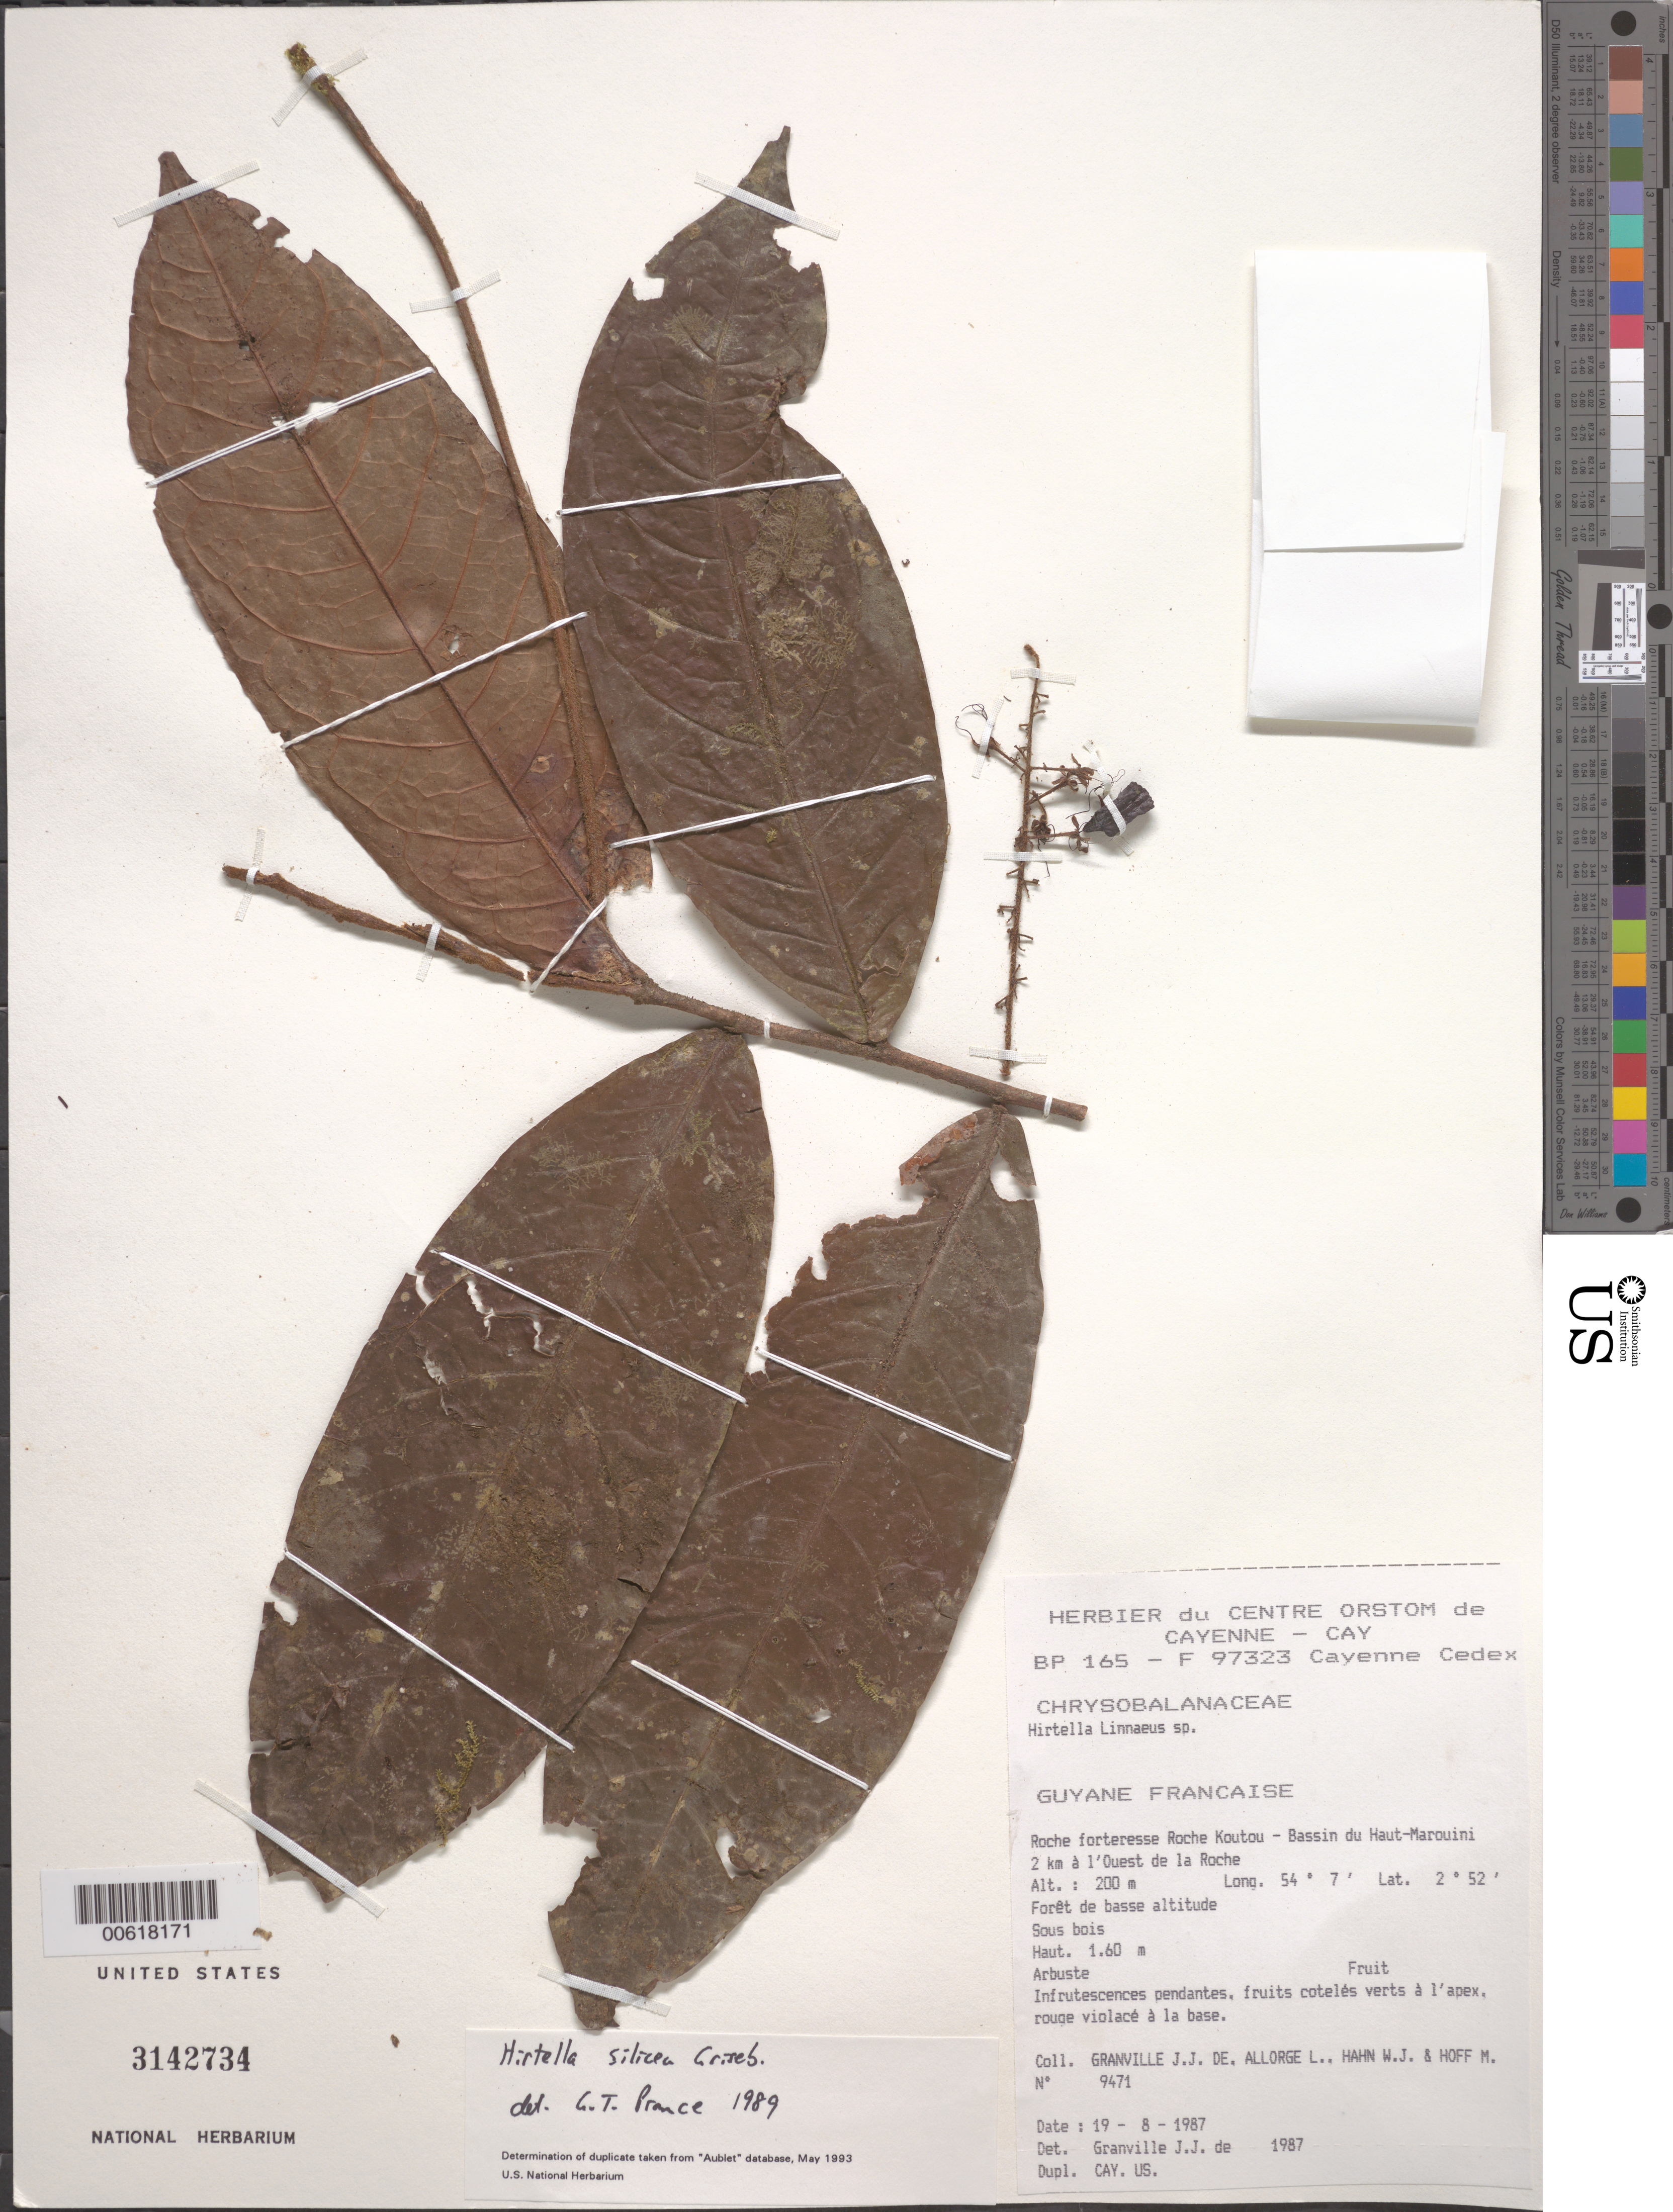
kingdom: Plantae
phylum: Tracheophyta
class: Magnoliopsida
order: Malpighiales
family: Chrysobalanaceae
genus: Hirtella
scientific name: Hirtella silicea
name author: Griseb.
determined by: Prance, G. T.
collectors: J.-J. de Granville, L. Allorge, W. J. Hahn & M. Hoff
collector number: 9471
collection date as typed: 19-Aug-87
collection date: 1987-08-19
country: French Guiana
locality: Roche Koutou, Bassin du Haut-Marouini, 2 km à l'Ouest de la Roche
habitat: Foret de basse altitude; sous bois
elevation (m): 200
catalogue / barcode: US 3142734